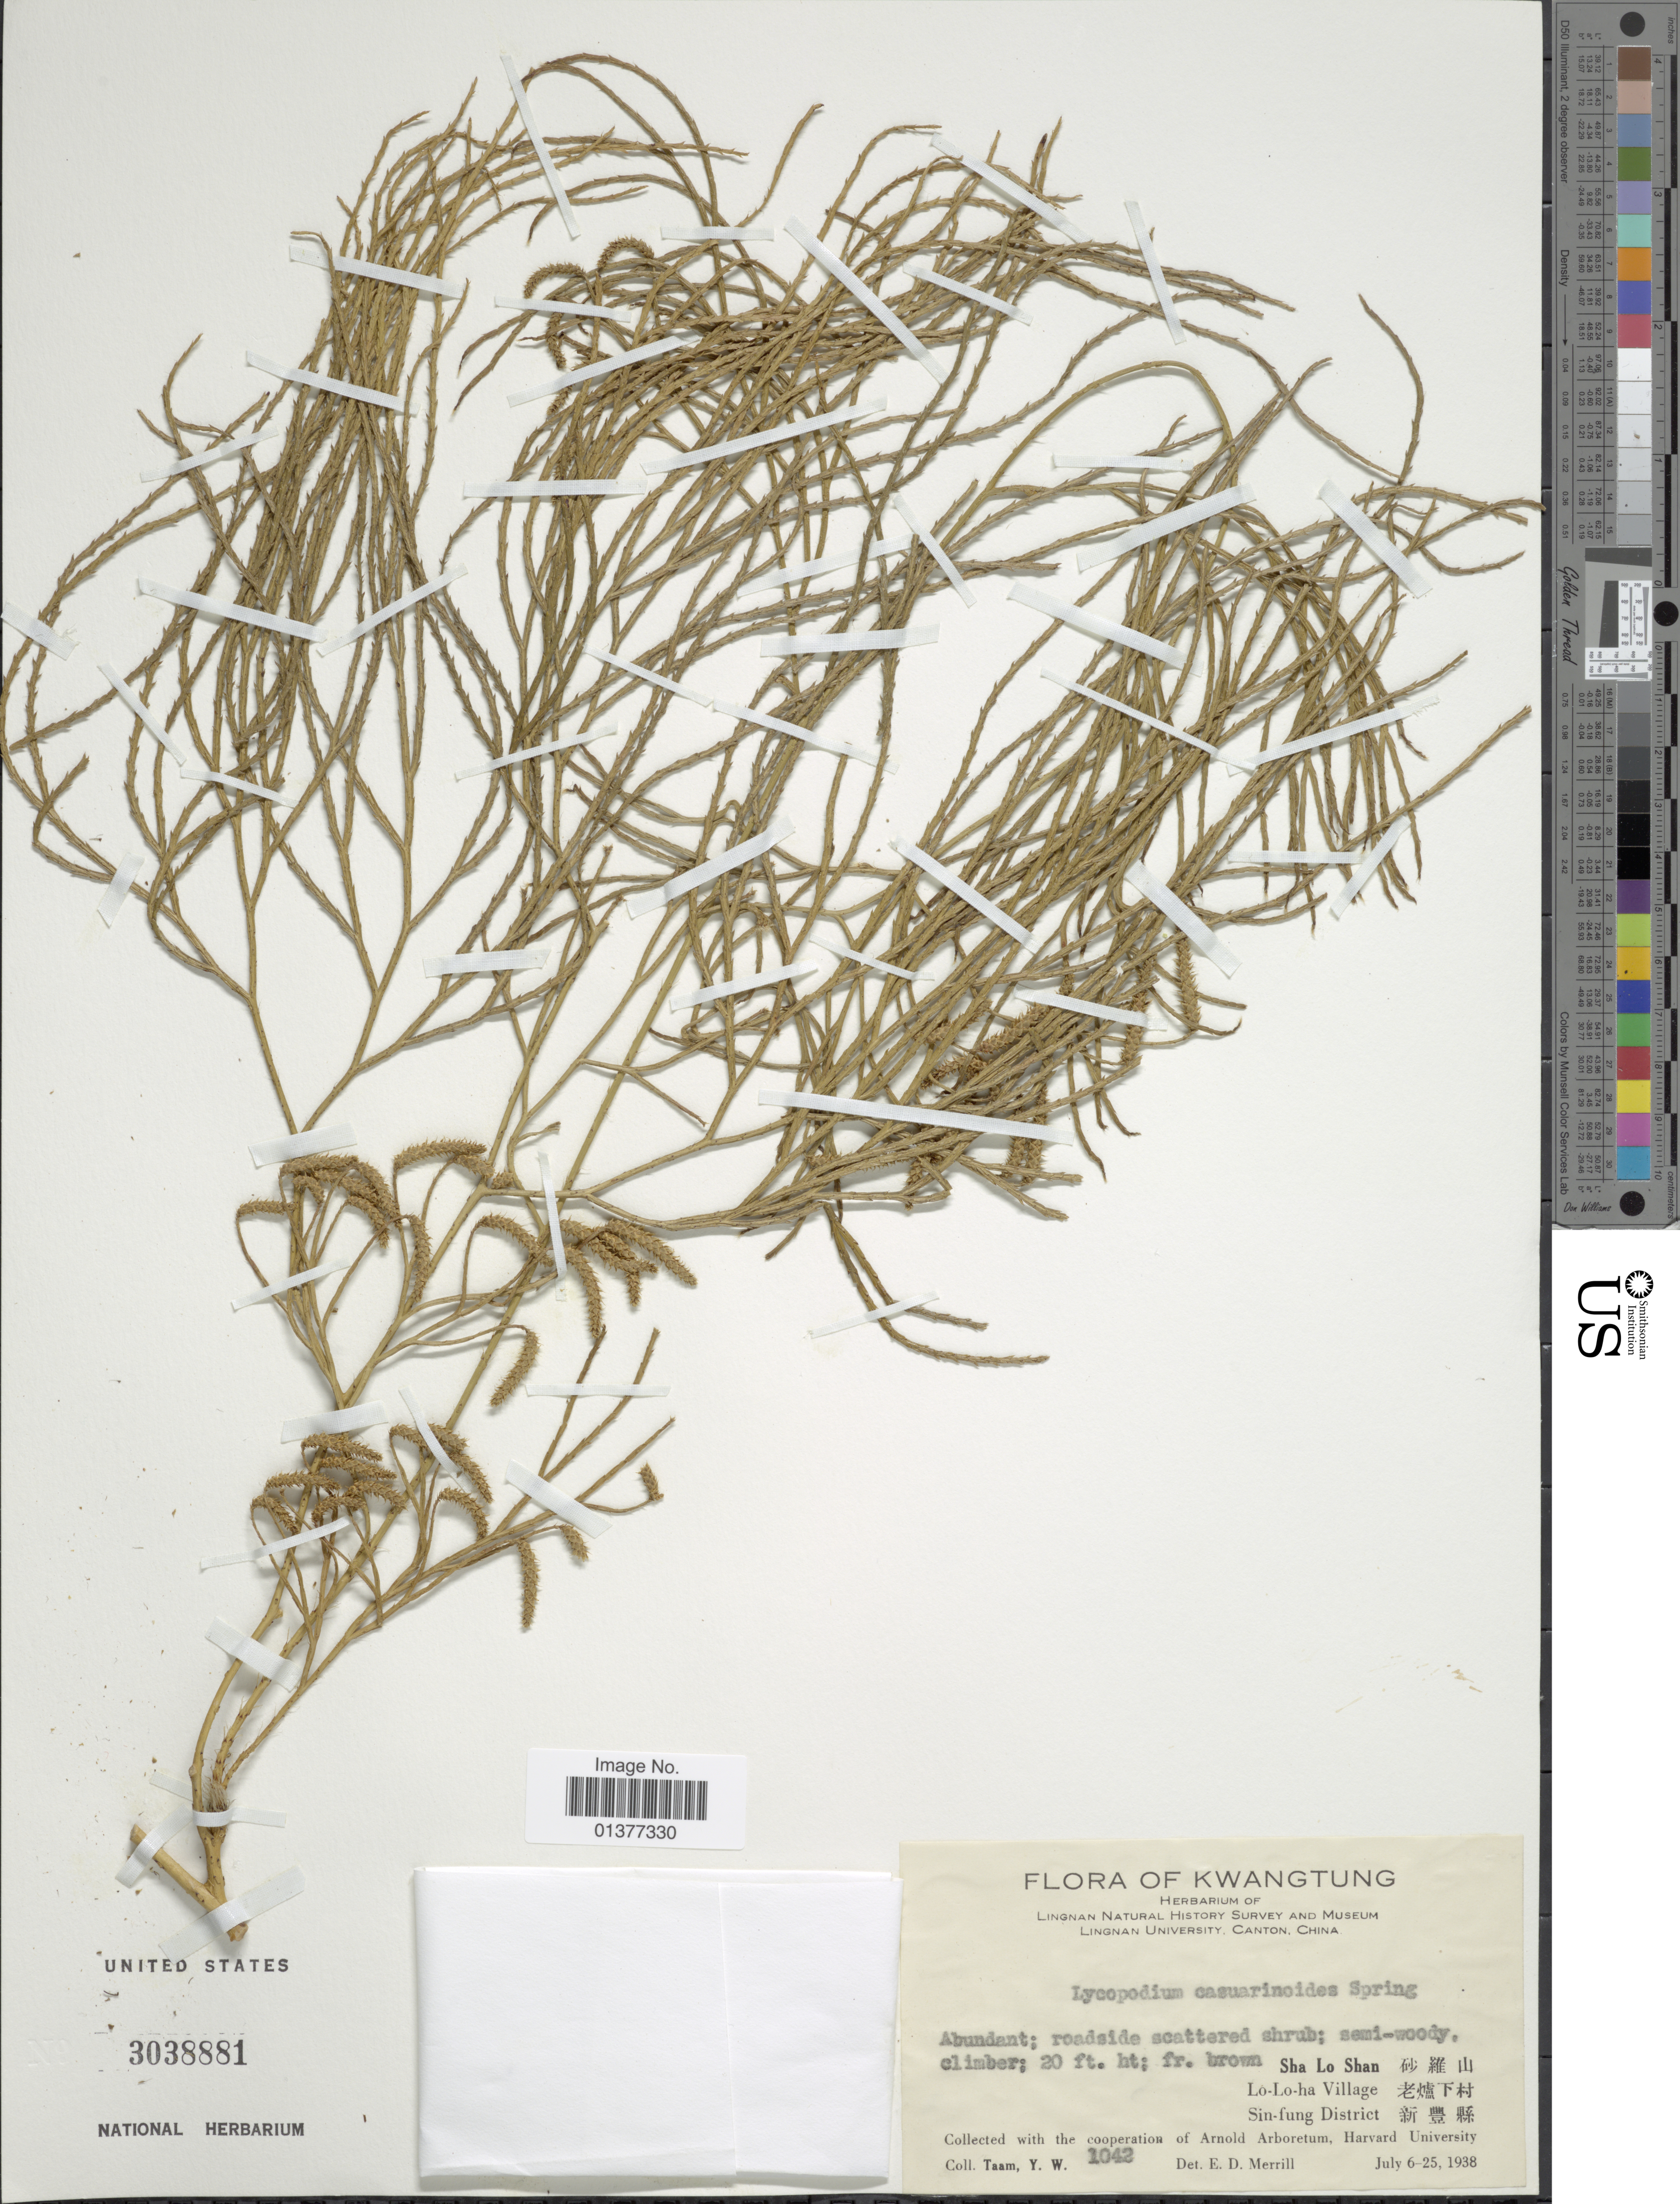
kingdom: Plantae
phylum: Tracheophyta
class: Lycopodiopsida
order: Lycopodiales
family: Lycopodiaceae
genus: Lycopodiastrum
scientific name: Lycopodiastrum casuarinoides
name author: (Spring) Holub ex R.D. Dixit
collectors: Y. W. Taam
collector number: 1042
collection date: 1938-07-06/1938-07-25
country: China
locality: Kwangtung, Sha Lo Shan, Lo-Lo-ha Village, Sin-fung District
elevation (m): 6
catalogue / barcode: US 3038881